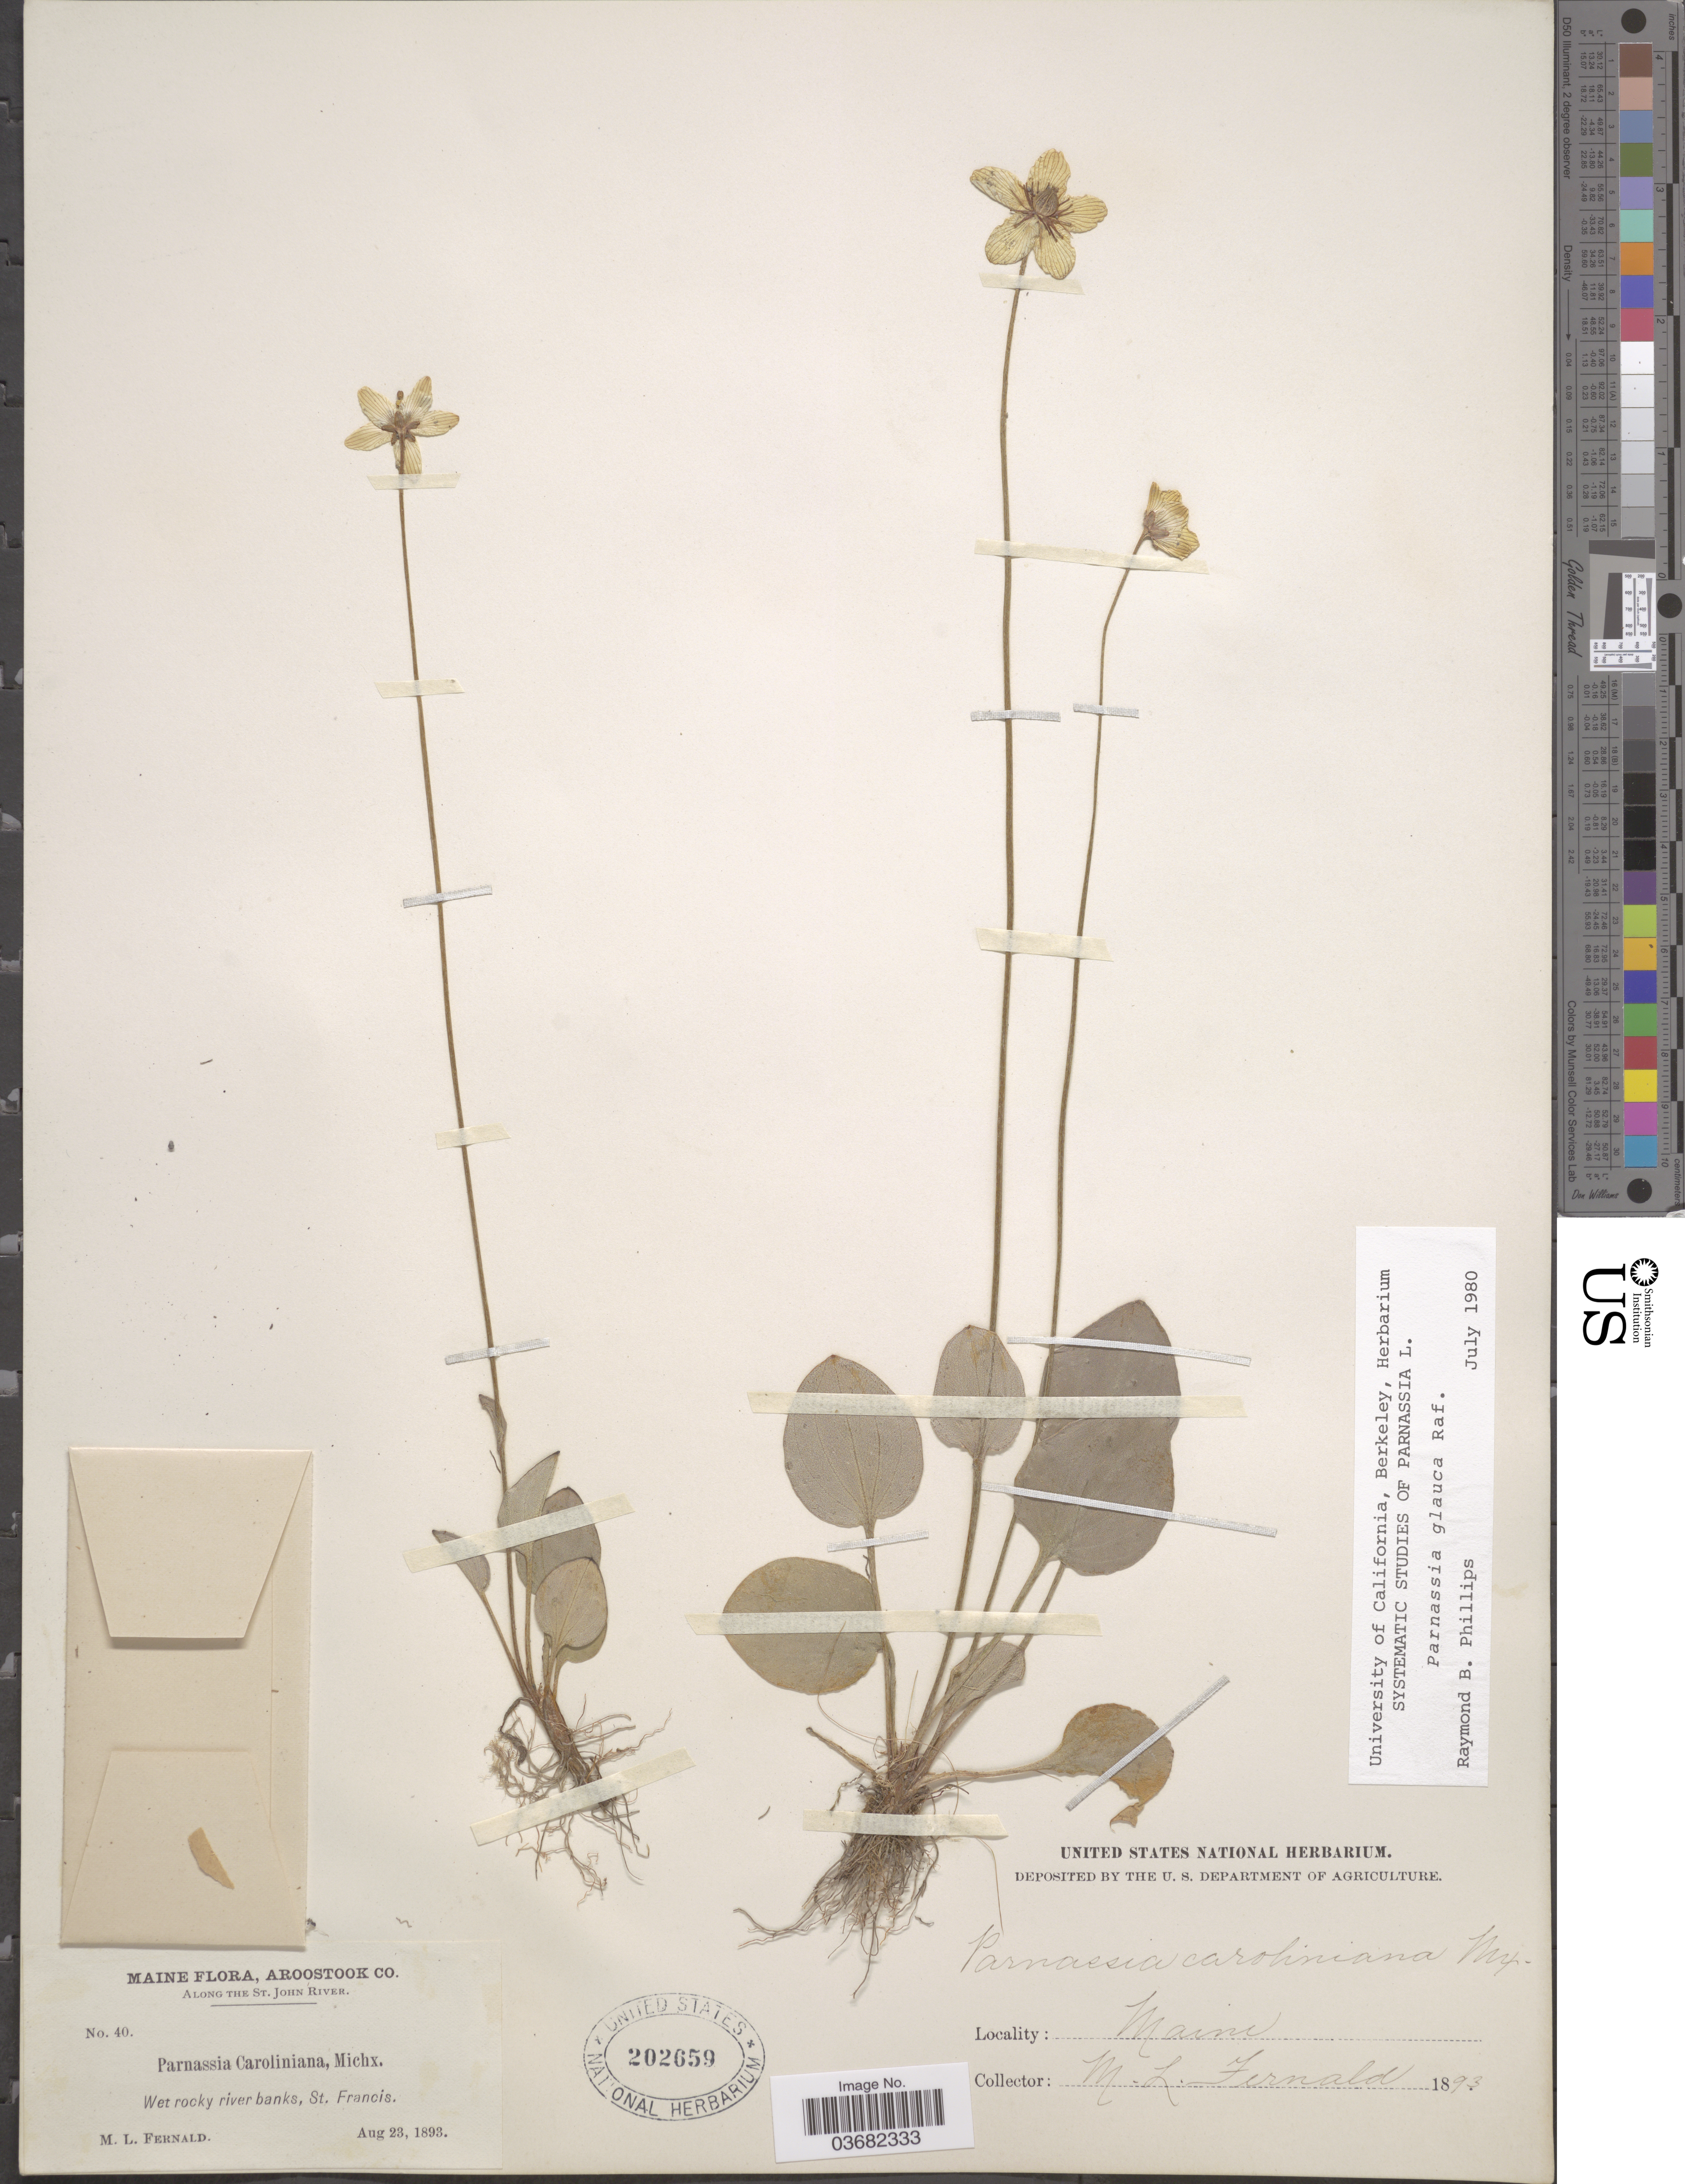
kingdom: Plantae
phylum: Tracheophyta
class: Magnoliopsida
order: Celastrales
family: Parnassiaceae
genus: Parnassia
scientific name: Parnassia glauca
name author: Raf.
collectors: M. L. Fernald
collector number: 40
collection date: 1893-08-23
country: United States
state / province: Maine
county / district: Aroostook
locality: Along the St. John River. Wet rocky river banks, St. Francis.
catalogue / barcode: US 202659